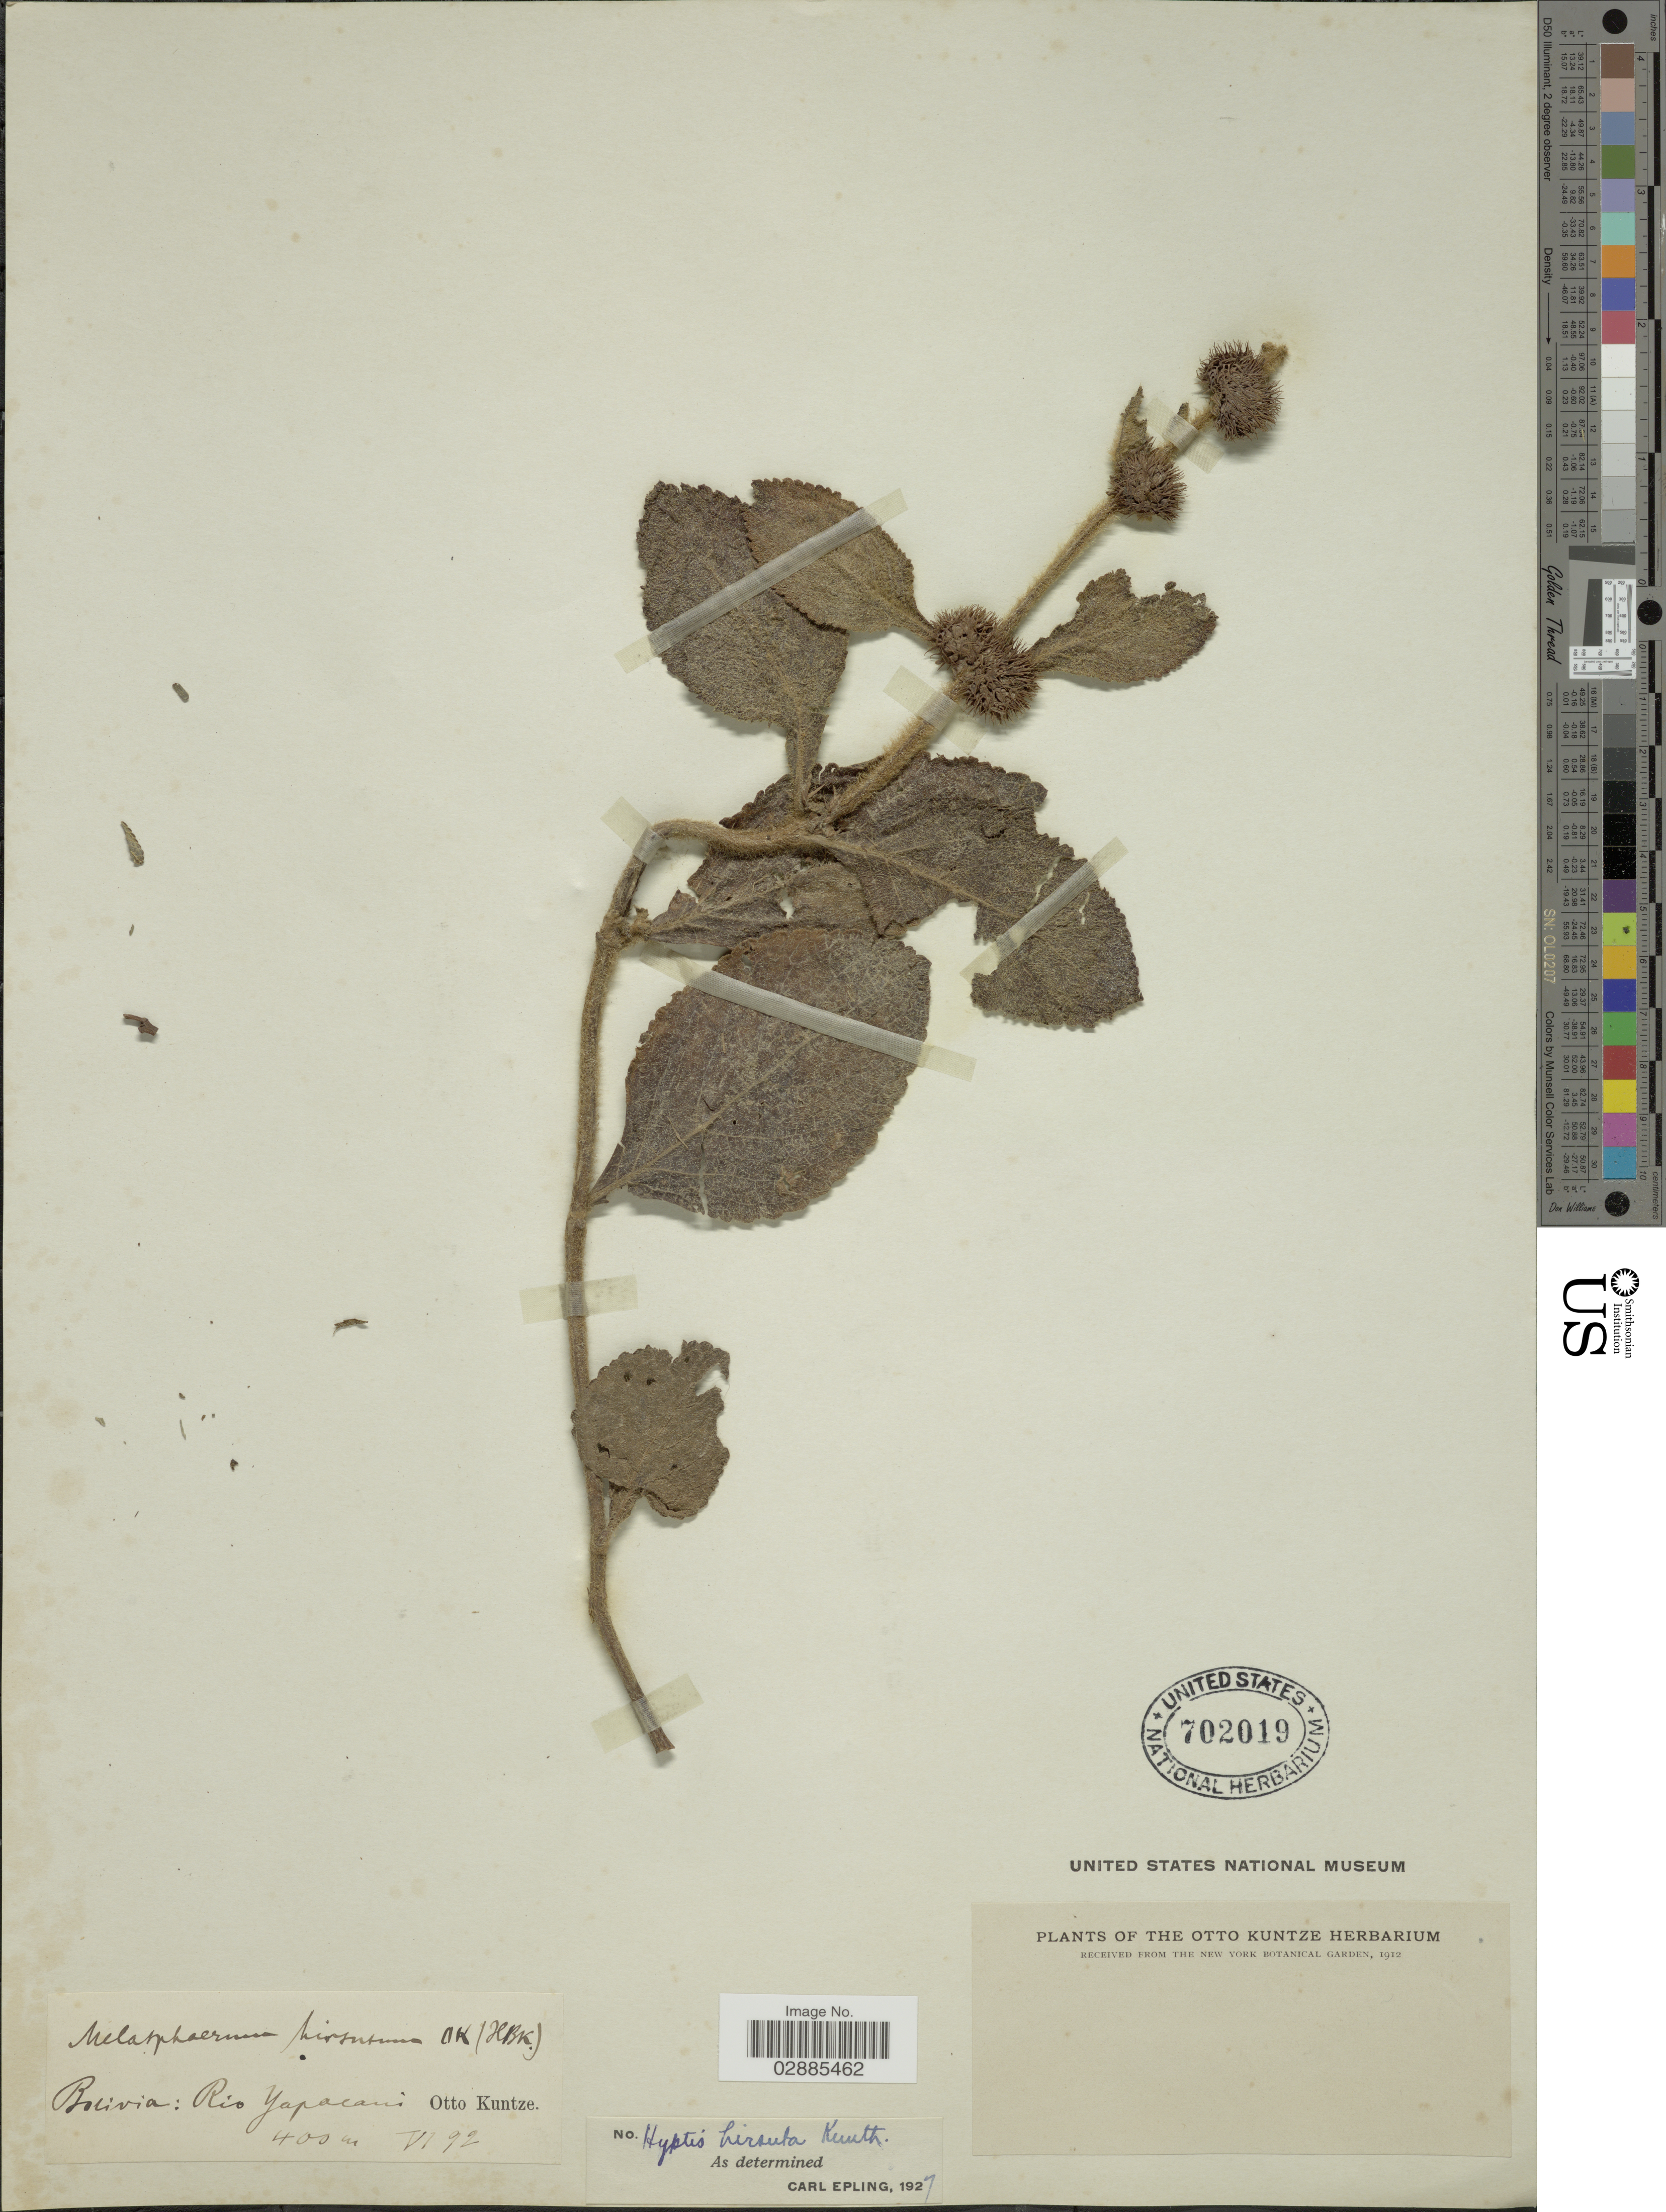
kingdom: Plantae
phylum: Tracheophyta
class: Magnoliopsida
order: Lamiales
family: Lamiaceae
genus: Hyptis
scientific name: Hyptis hirsuta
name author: Kunth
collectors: C.E.O. Kuntze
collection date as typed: Transcribed d/m/y: /6/92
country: Bolivia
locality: Rio Yapacani.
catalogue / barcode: US 702019